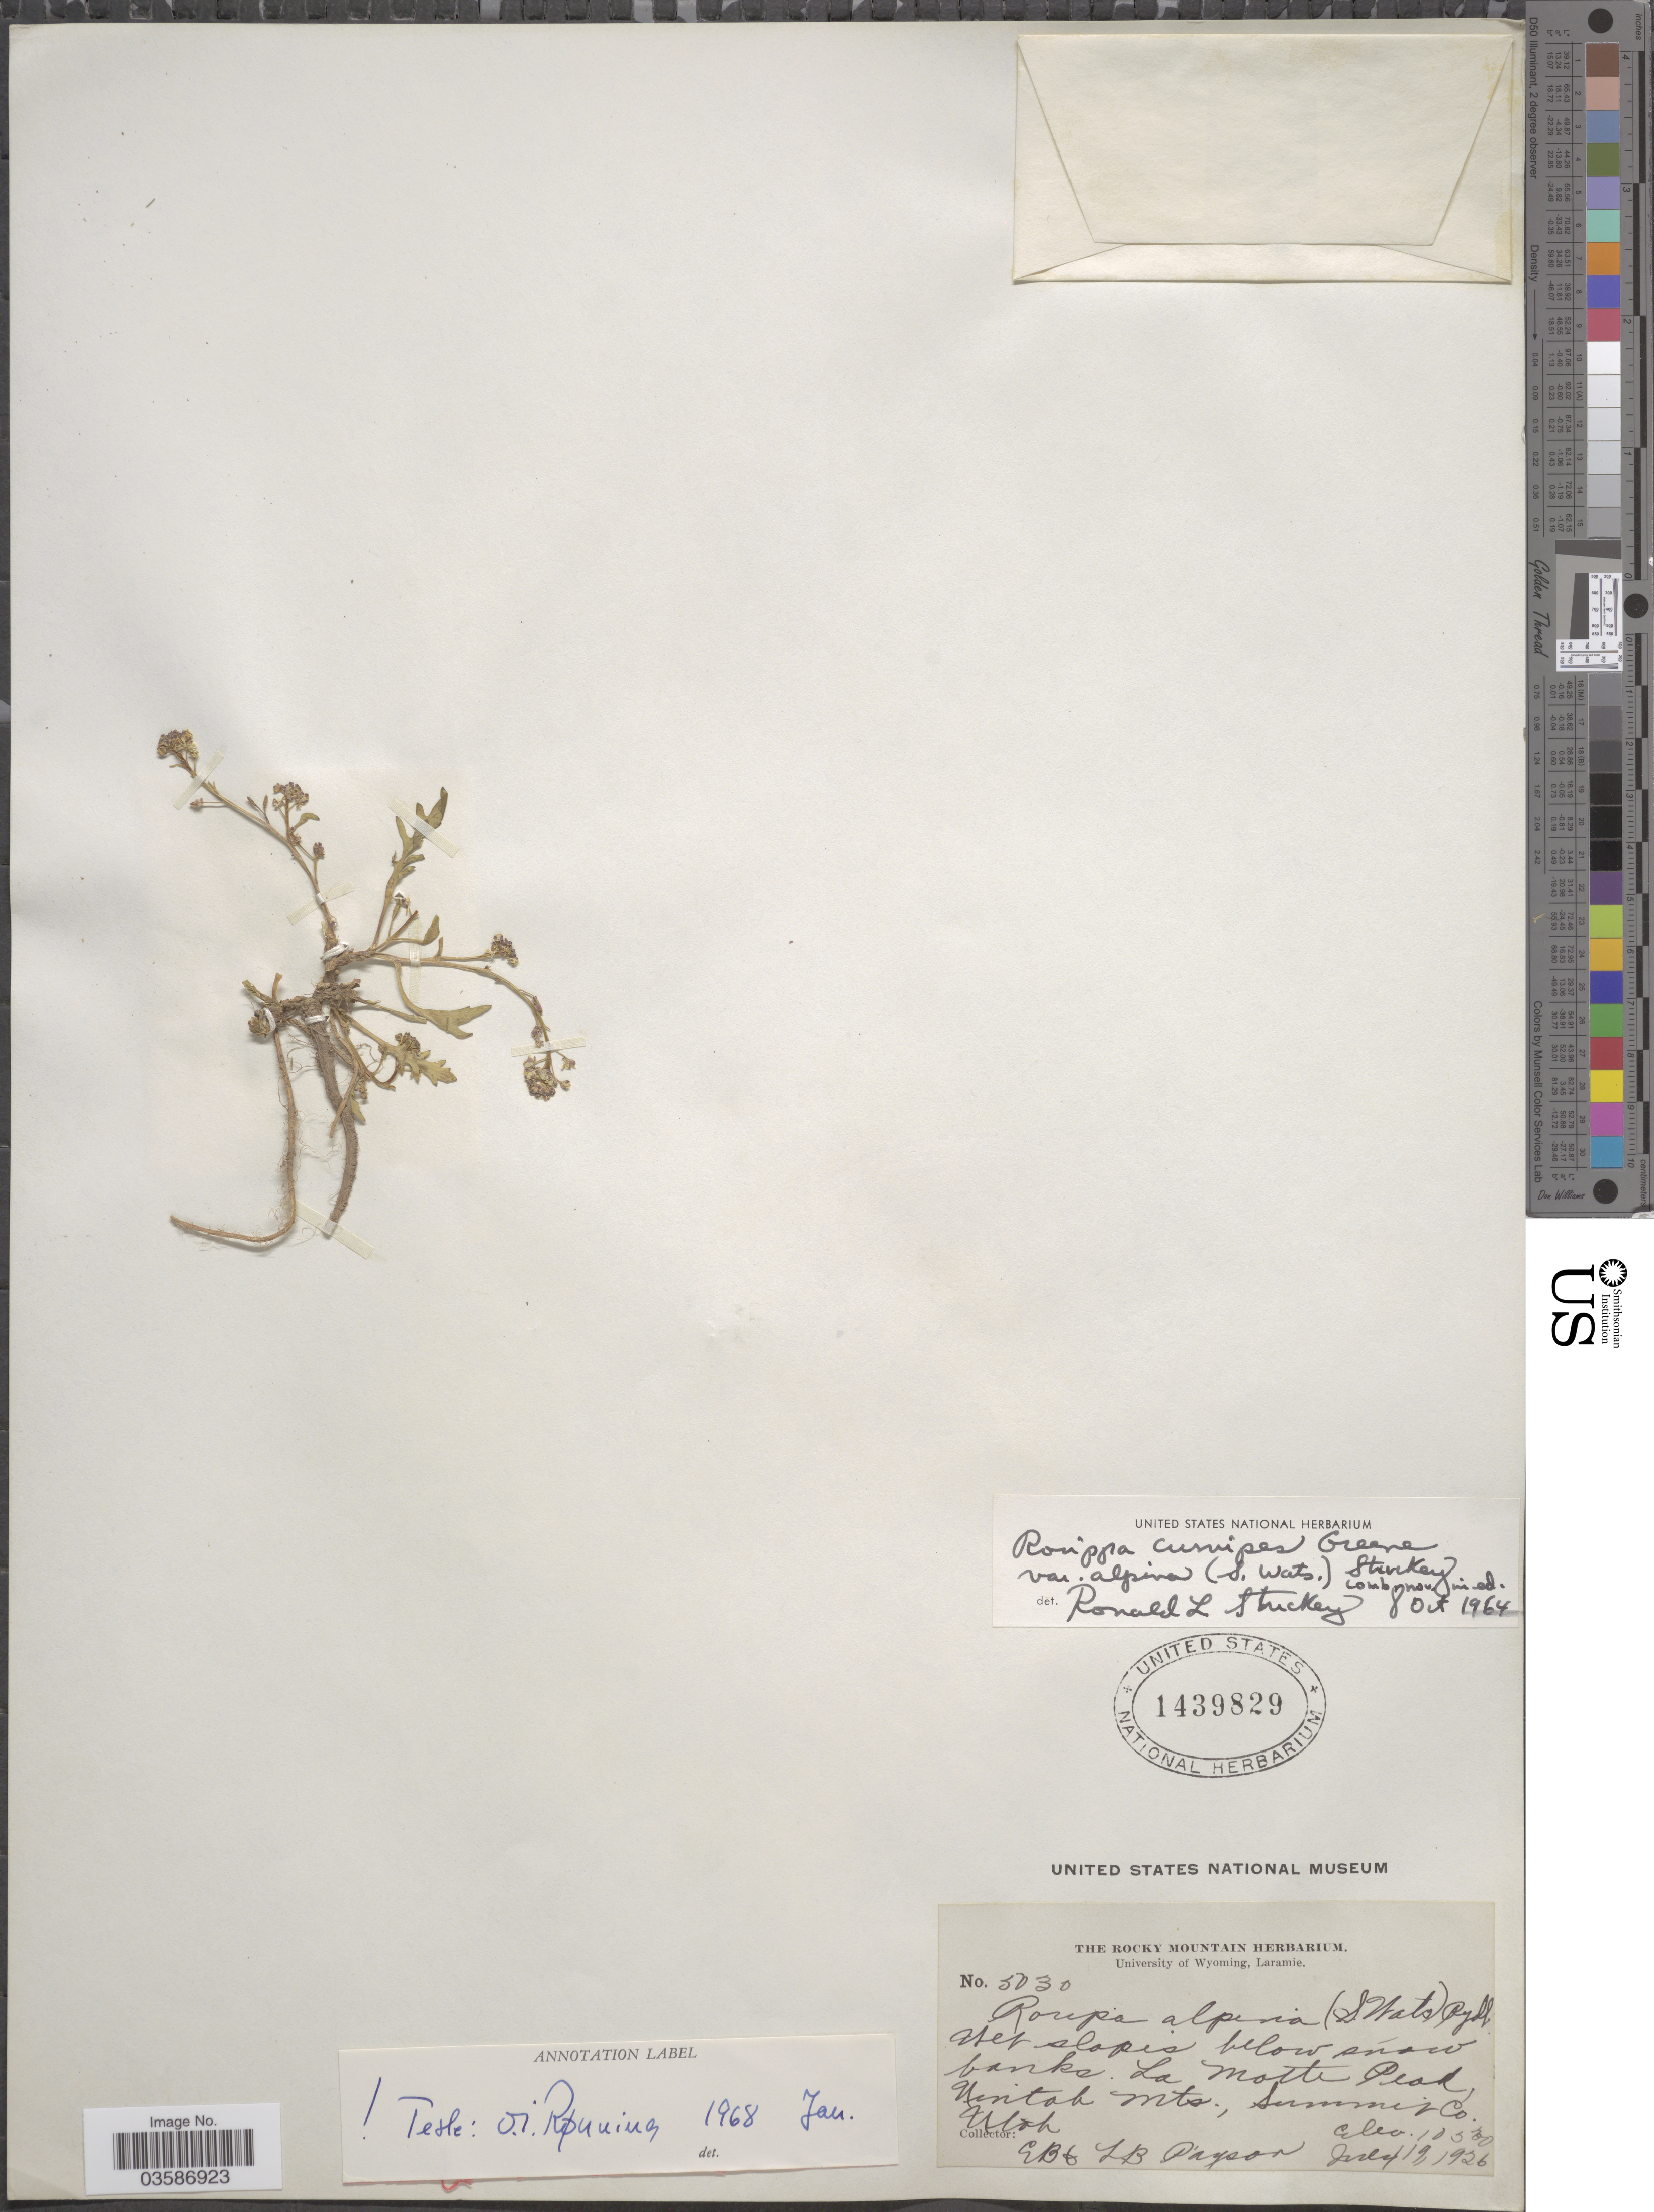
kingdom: Plantae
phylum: Tracheophyta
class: Magnoliopsida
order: Brassicales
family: Brassicaceae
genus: Rorippa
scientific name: Rorippa curvipes var. alpina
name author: (S. Watson) Stuckey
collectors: E. B. Payson & L. Payson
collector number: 5030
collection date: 1926-07-19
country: United States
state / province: Utah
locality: Wet slopes below snow banks. La Moth Peak, Uintah Mts., Summit Co.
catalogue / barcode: US 1439829